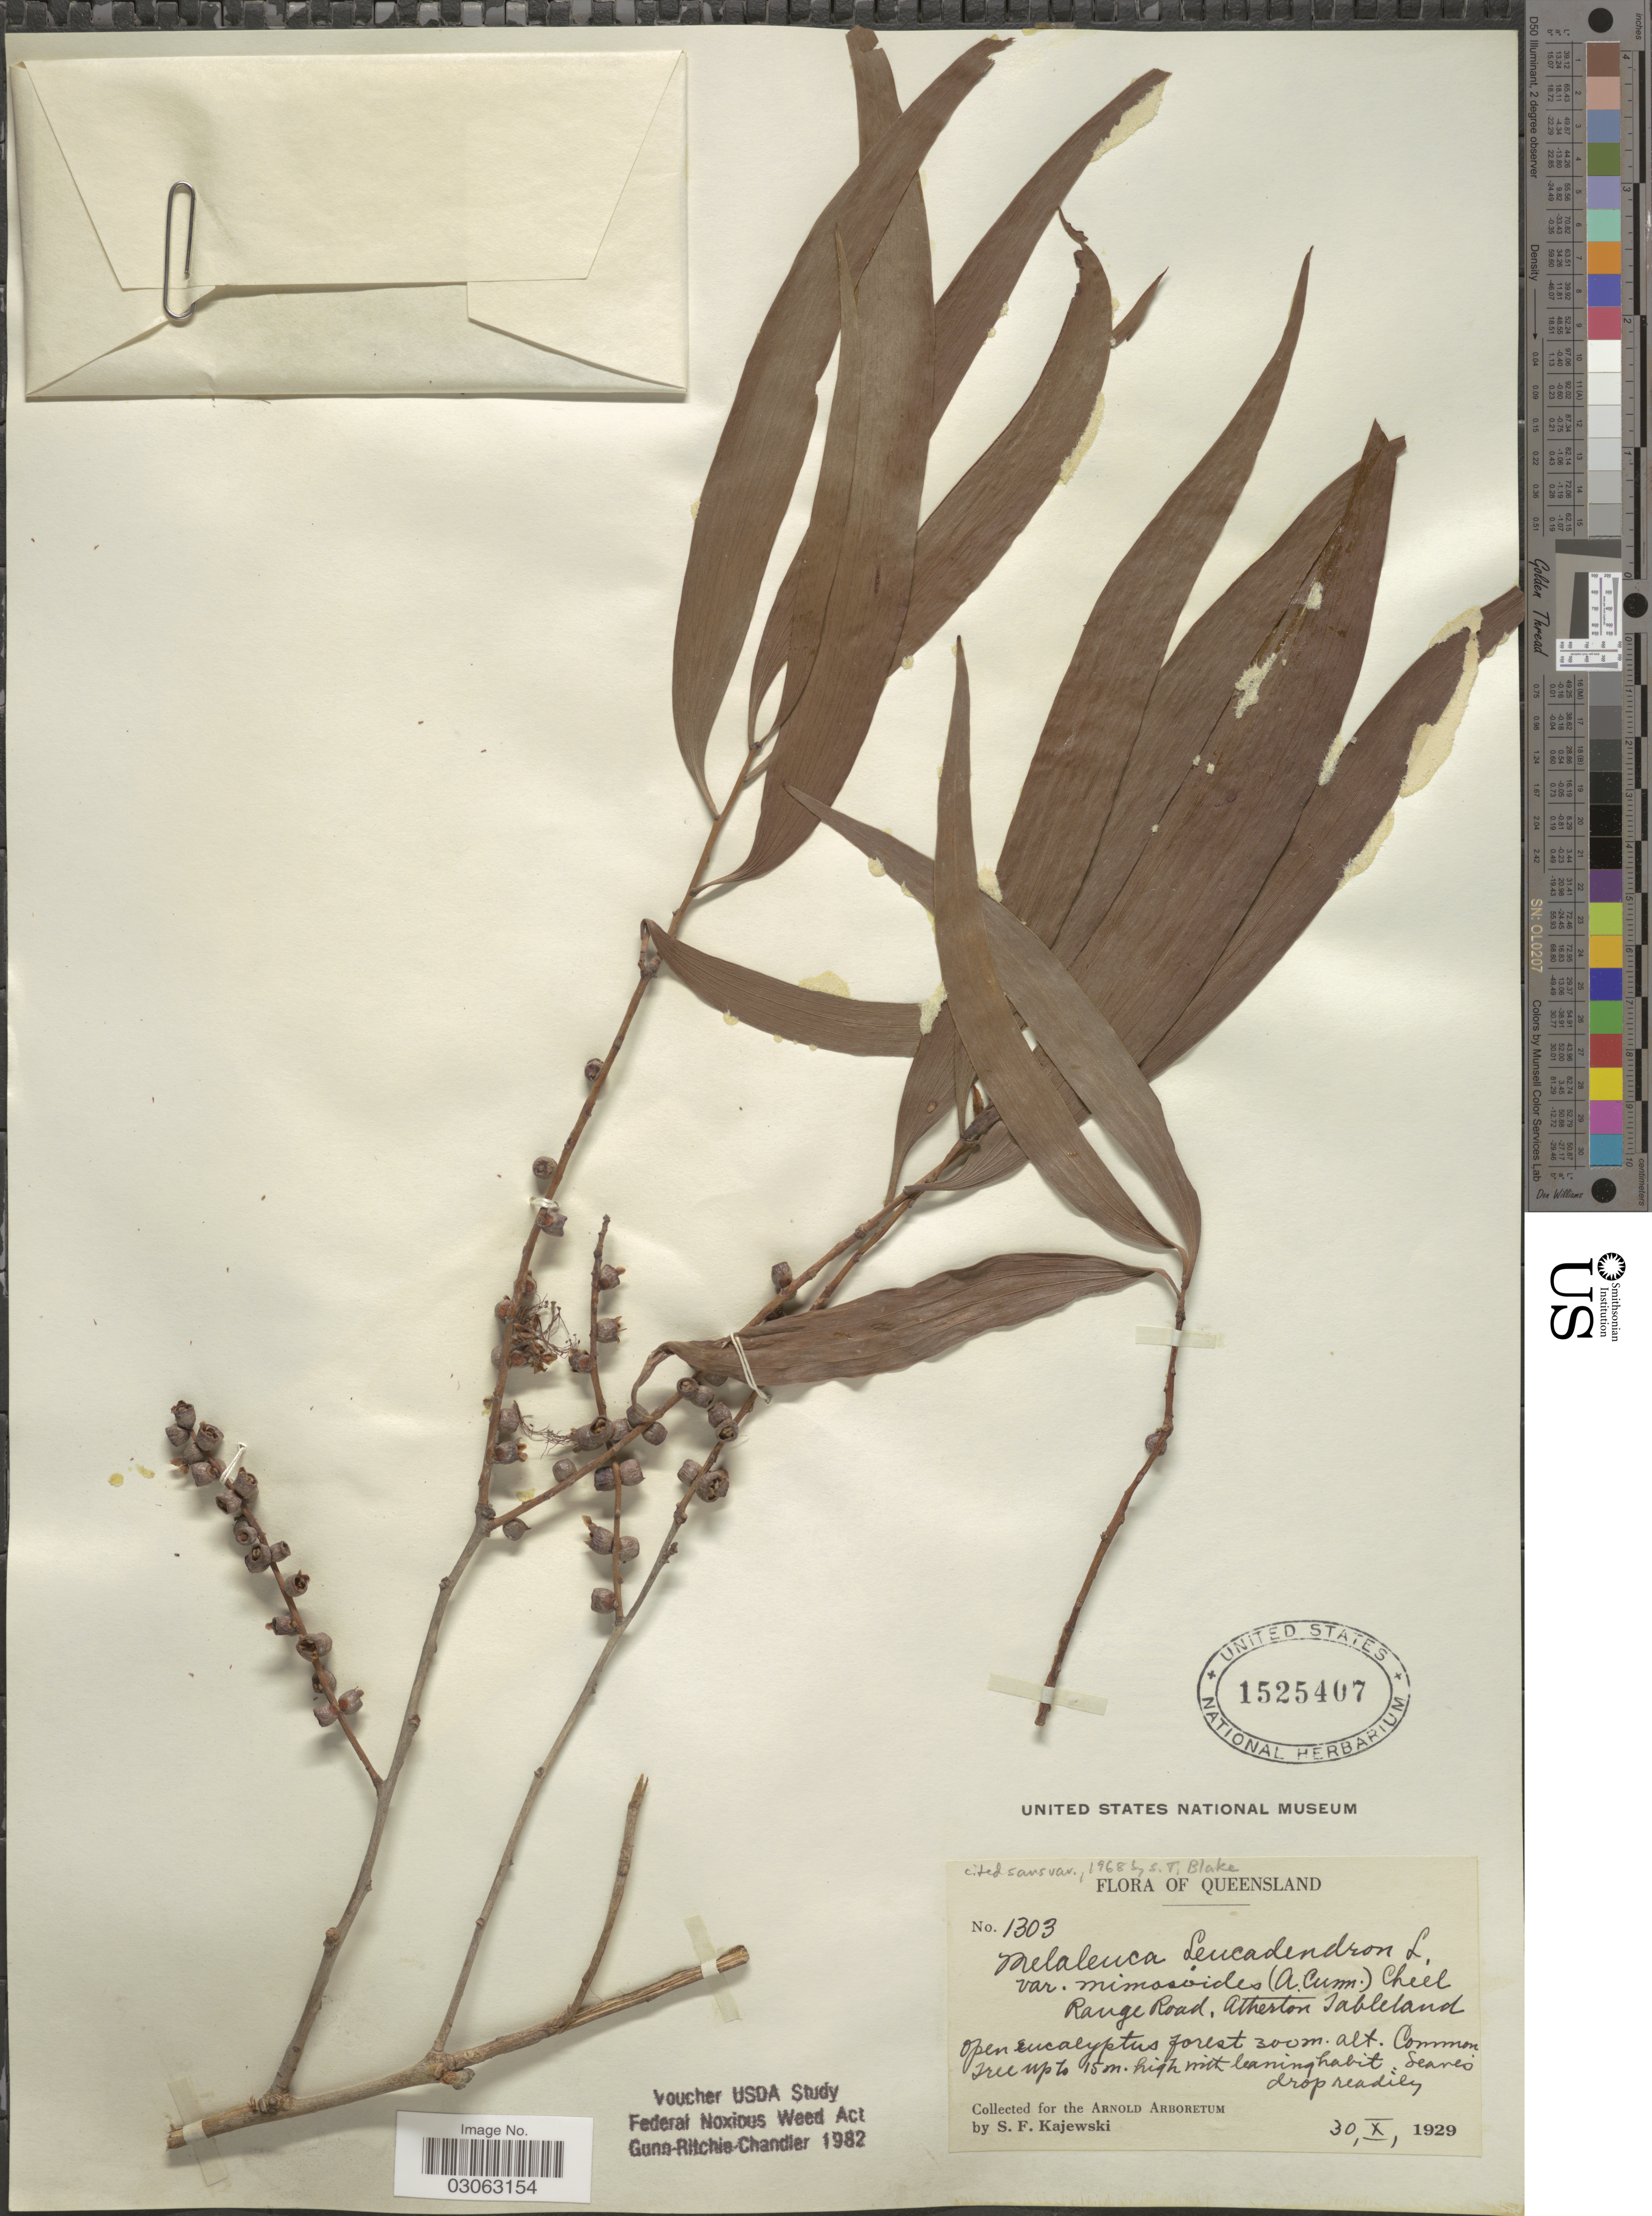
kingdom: Plantae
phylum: Tracheophyta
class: Magnoliopsida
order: Myrtales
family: Myrtaceae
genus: Melaleuca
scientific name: Melaleuca leucadendra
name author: (L.) L.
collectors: S. Kajewski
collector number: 1303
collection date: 1929-10-30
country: Australia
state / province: Queensland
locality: Range Road, Atherton Tableland.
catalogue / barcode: US 1525407